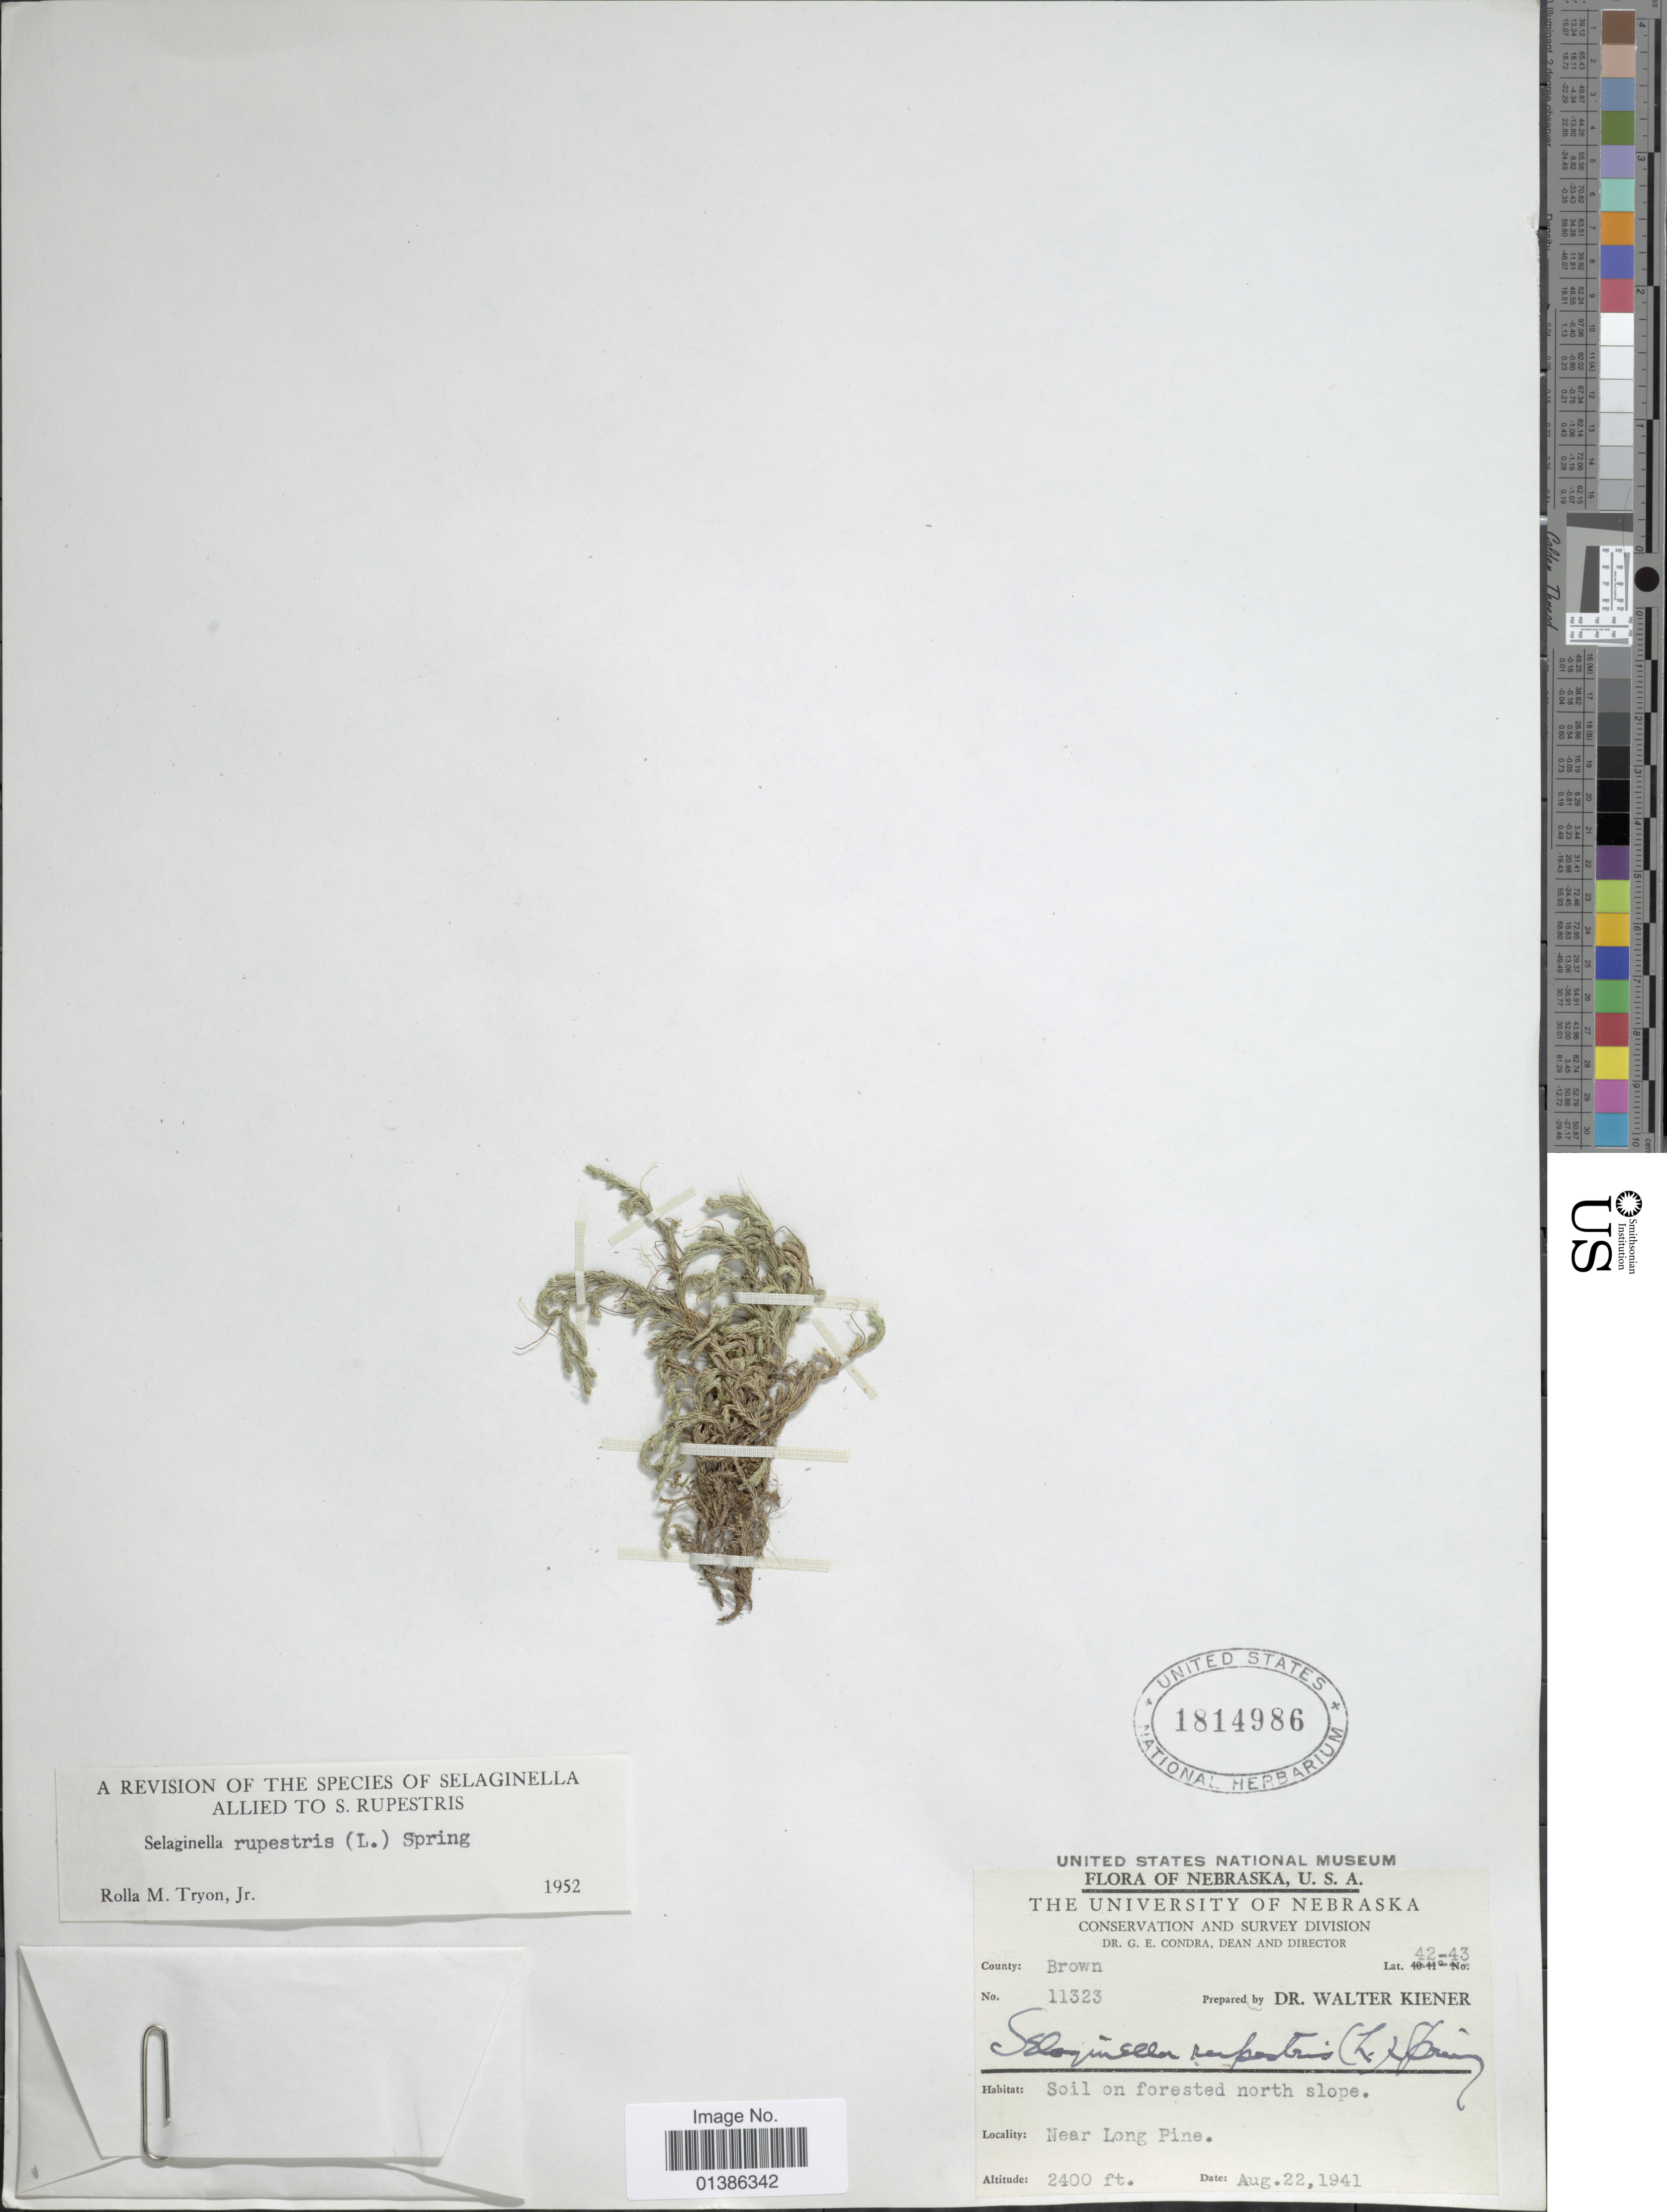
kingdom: Plantae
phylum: Tracheophyta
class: Lycopodiopsida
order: Selaginellales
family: Selaginellaceae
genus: Selaginella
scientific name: Selaginella rupestris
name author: (L.) Spring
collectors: W. Kiener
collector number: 11323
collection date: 1941-08-22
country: United States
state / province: Nebraska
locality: County: Brown. Near Long Pine.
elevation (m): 732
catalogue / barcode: US 1814986